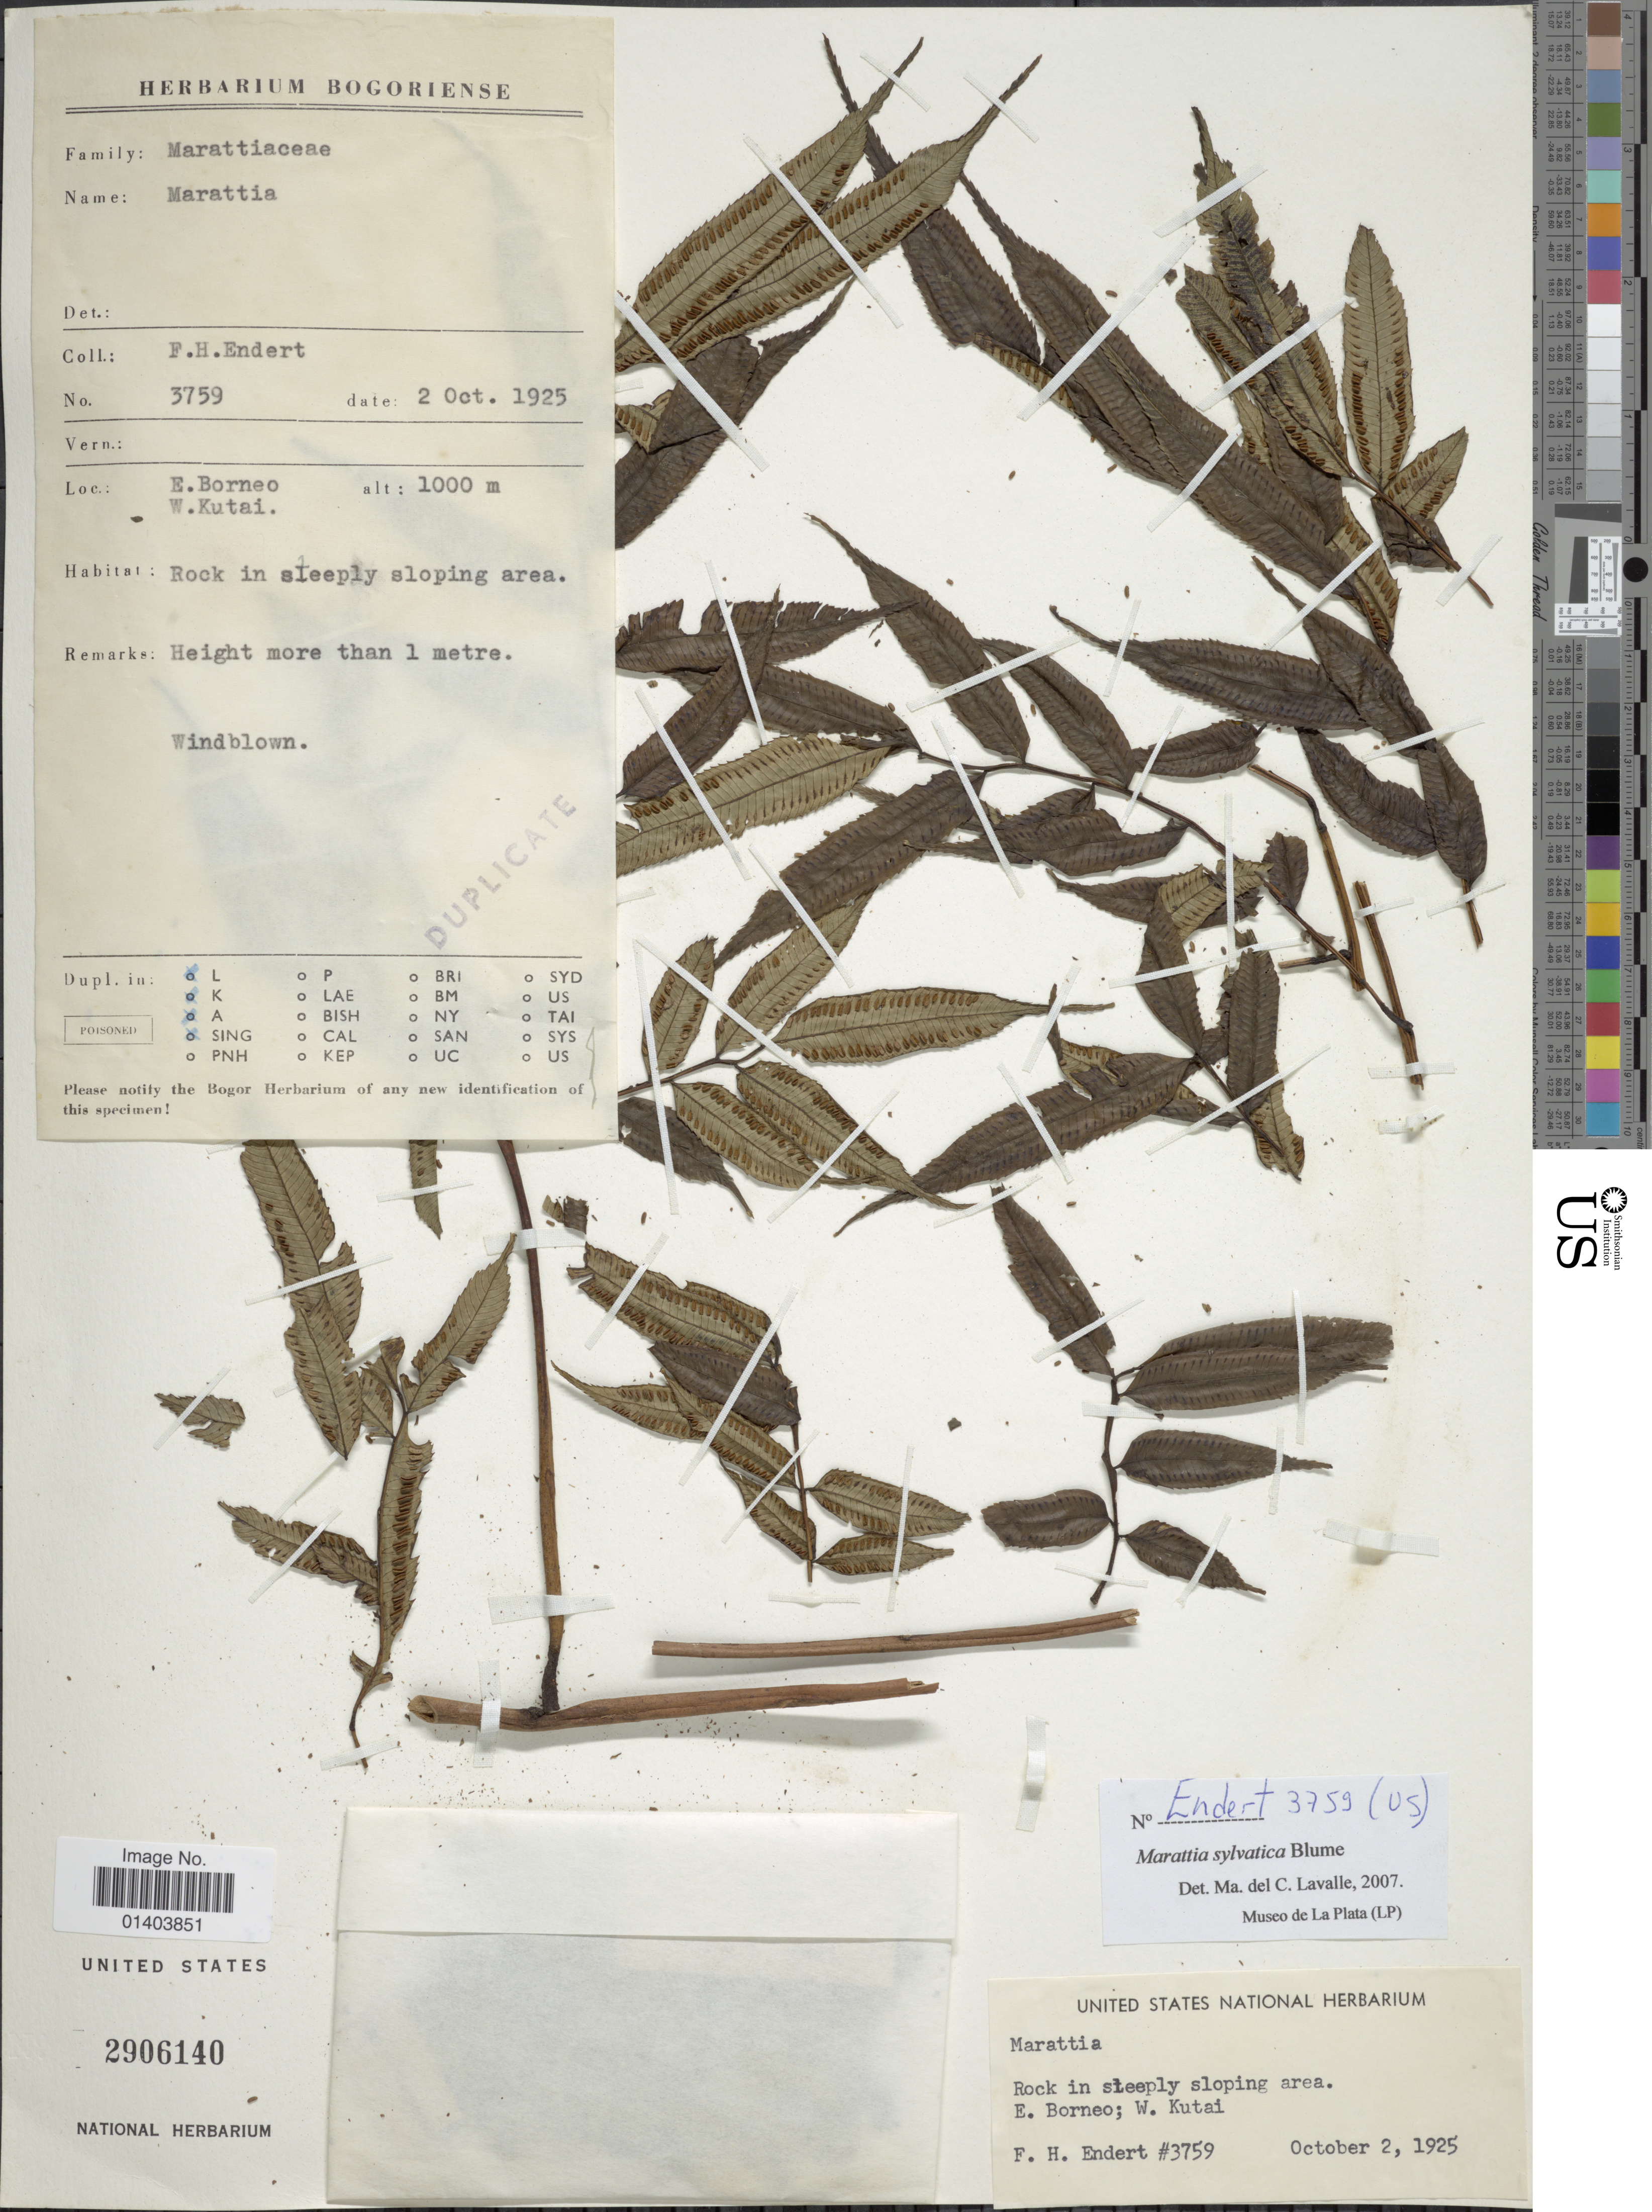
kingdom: Plantae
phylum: Tracheophyta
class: Polypodiopsida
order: Marattiales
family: Marattiaceae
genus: Ptisana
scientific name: Ptisana sylvatica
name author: (Blume) Murdock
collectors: F. Endert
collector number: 3759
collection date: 1925-10-02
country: Indonesia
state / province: Kalimantan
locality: E. Borneo, W. Kutai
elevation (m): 1000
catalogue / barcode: US 2906140